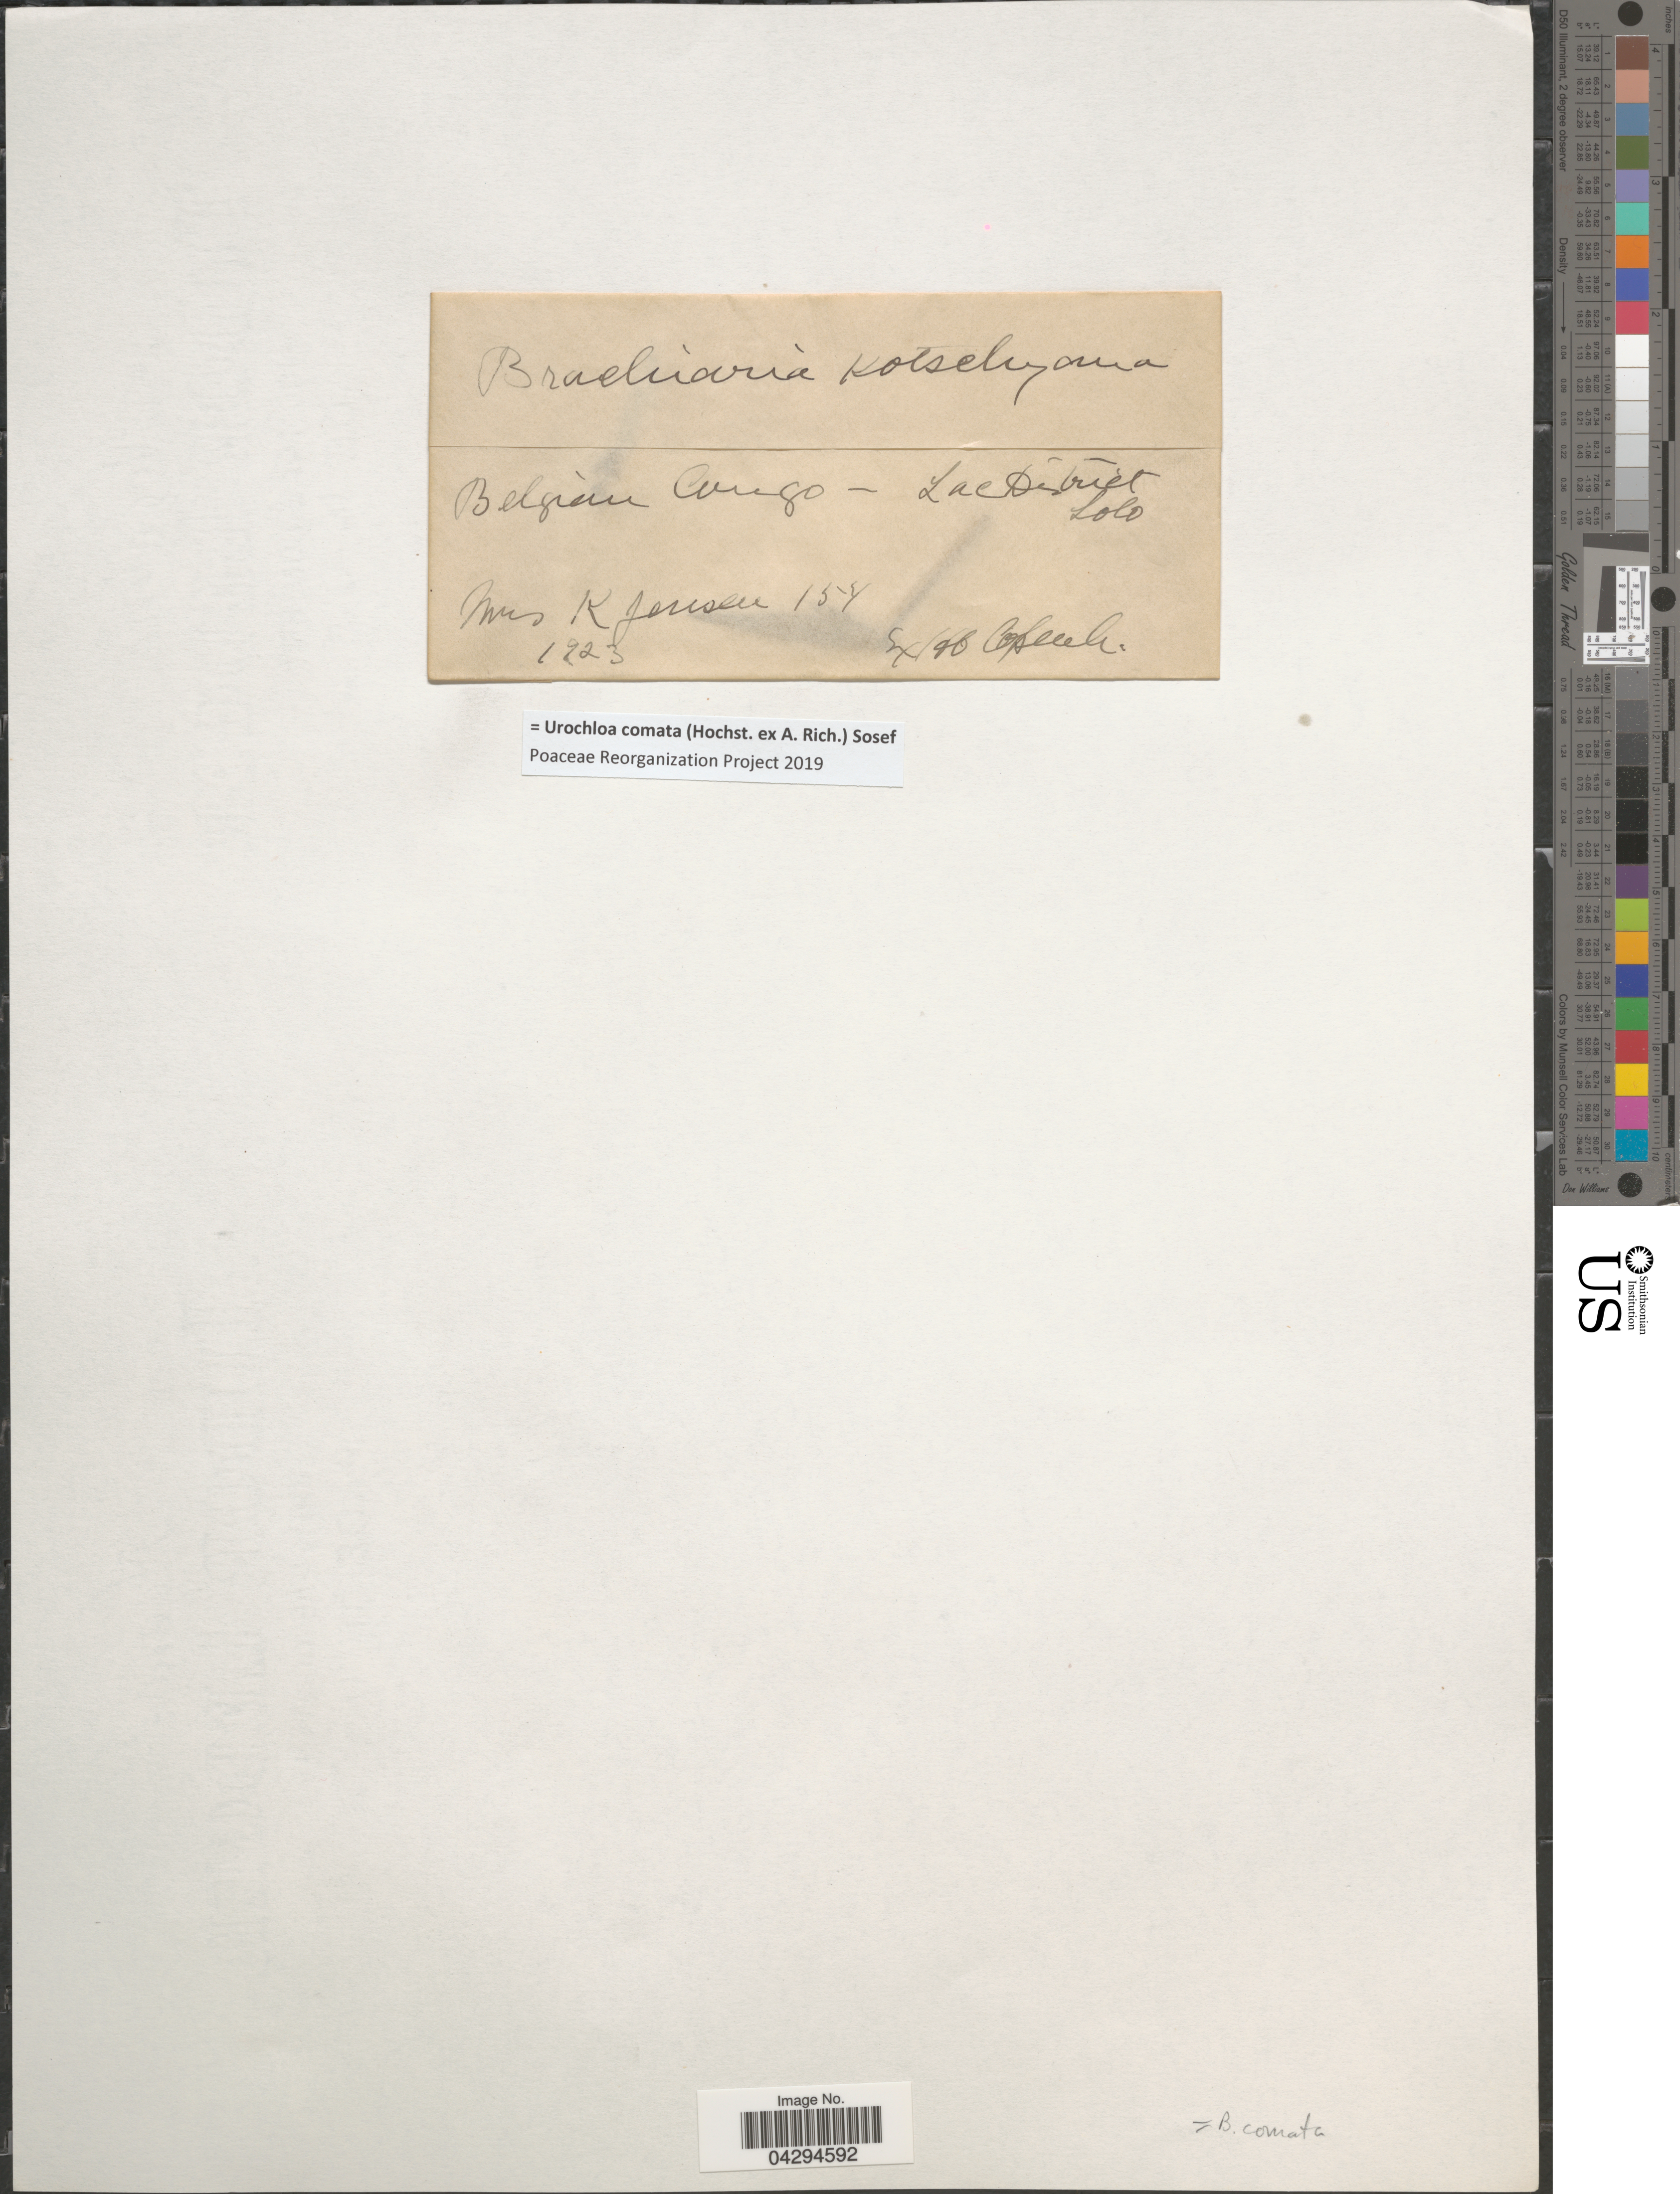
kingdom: Plantae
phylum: Tracheophyta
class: Liliopsida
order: Poales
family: Poaceae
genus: Urochloa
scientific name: Urochloa comata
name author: (Hochst. ex A. Rich.) Sosef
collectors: K. Jensen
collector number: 154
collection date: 1923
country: Congo, Democratic Republic of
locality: Belgian Congo - Lac District Lolo.